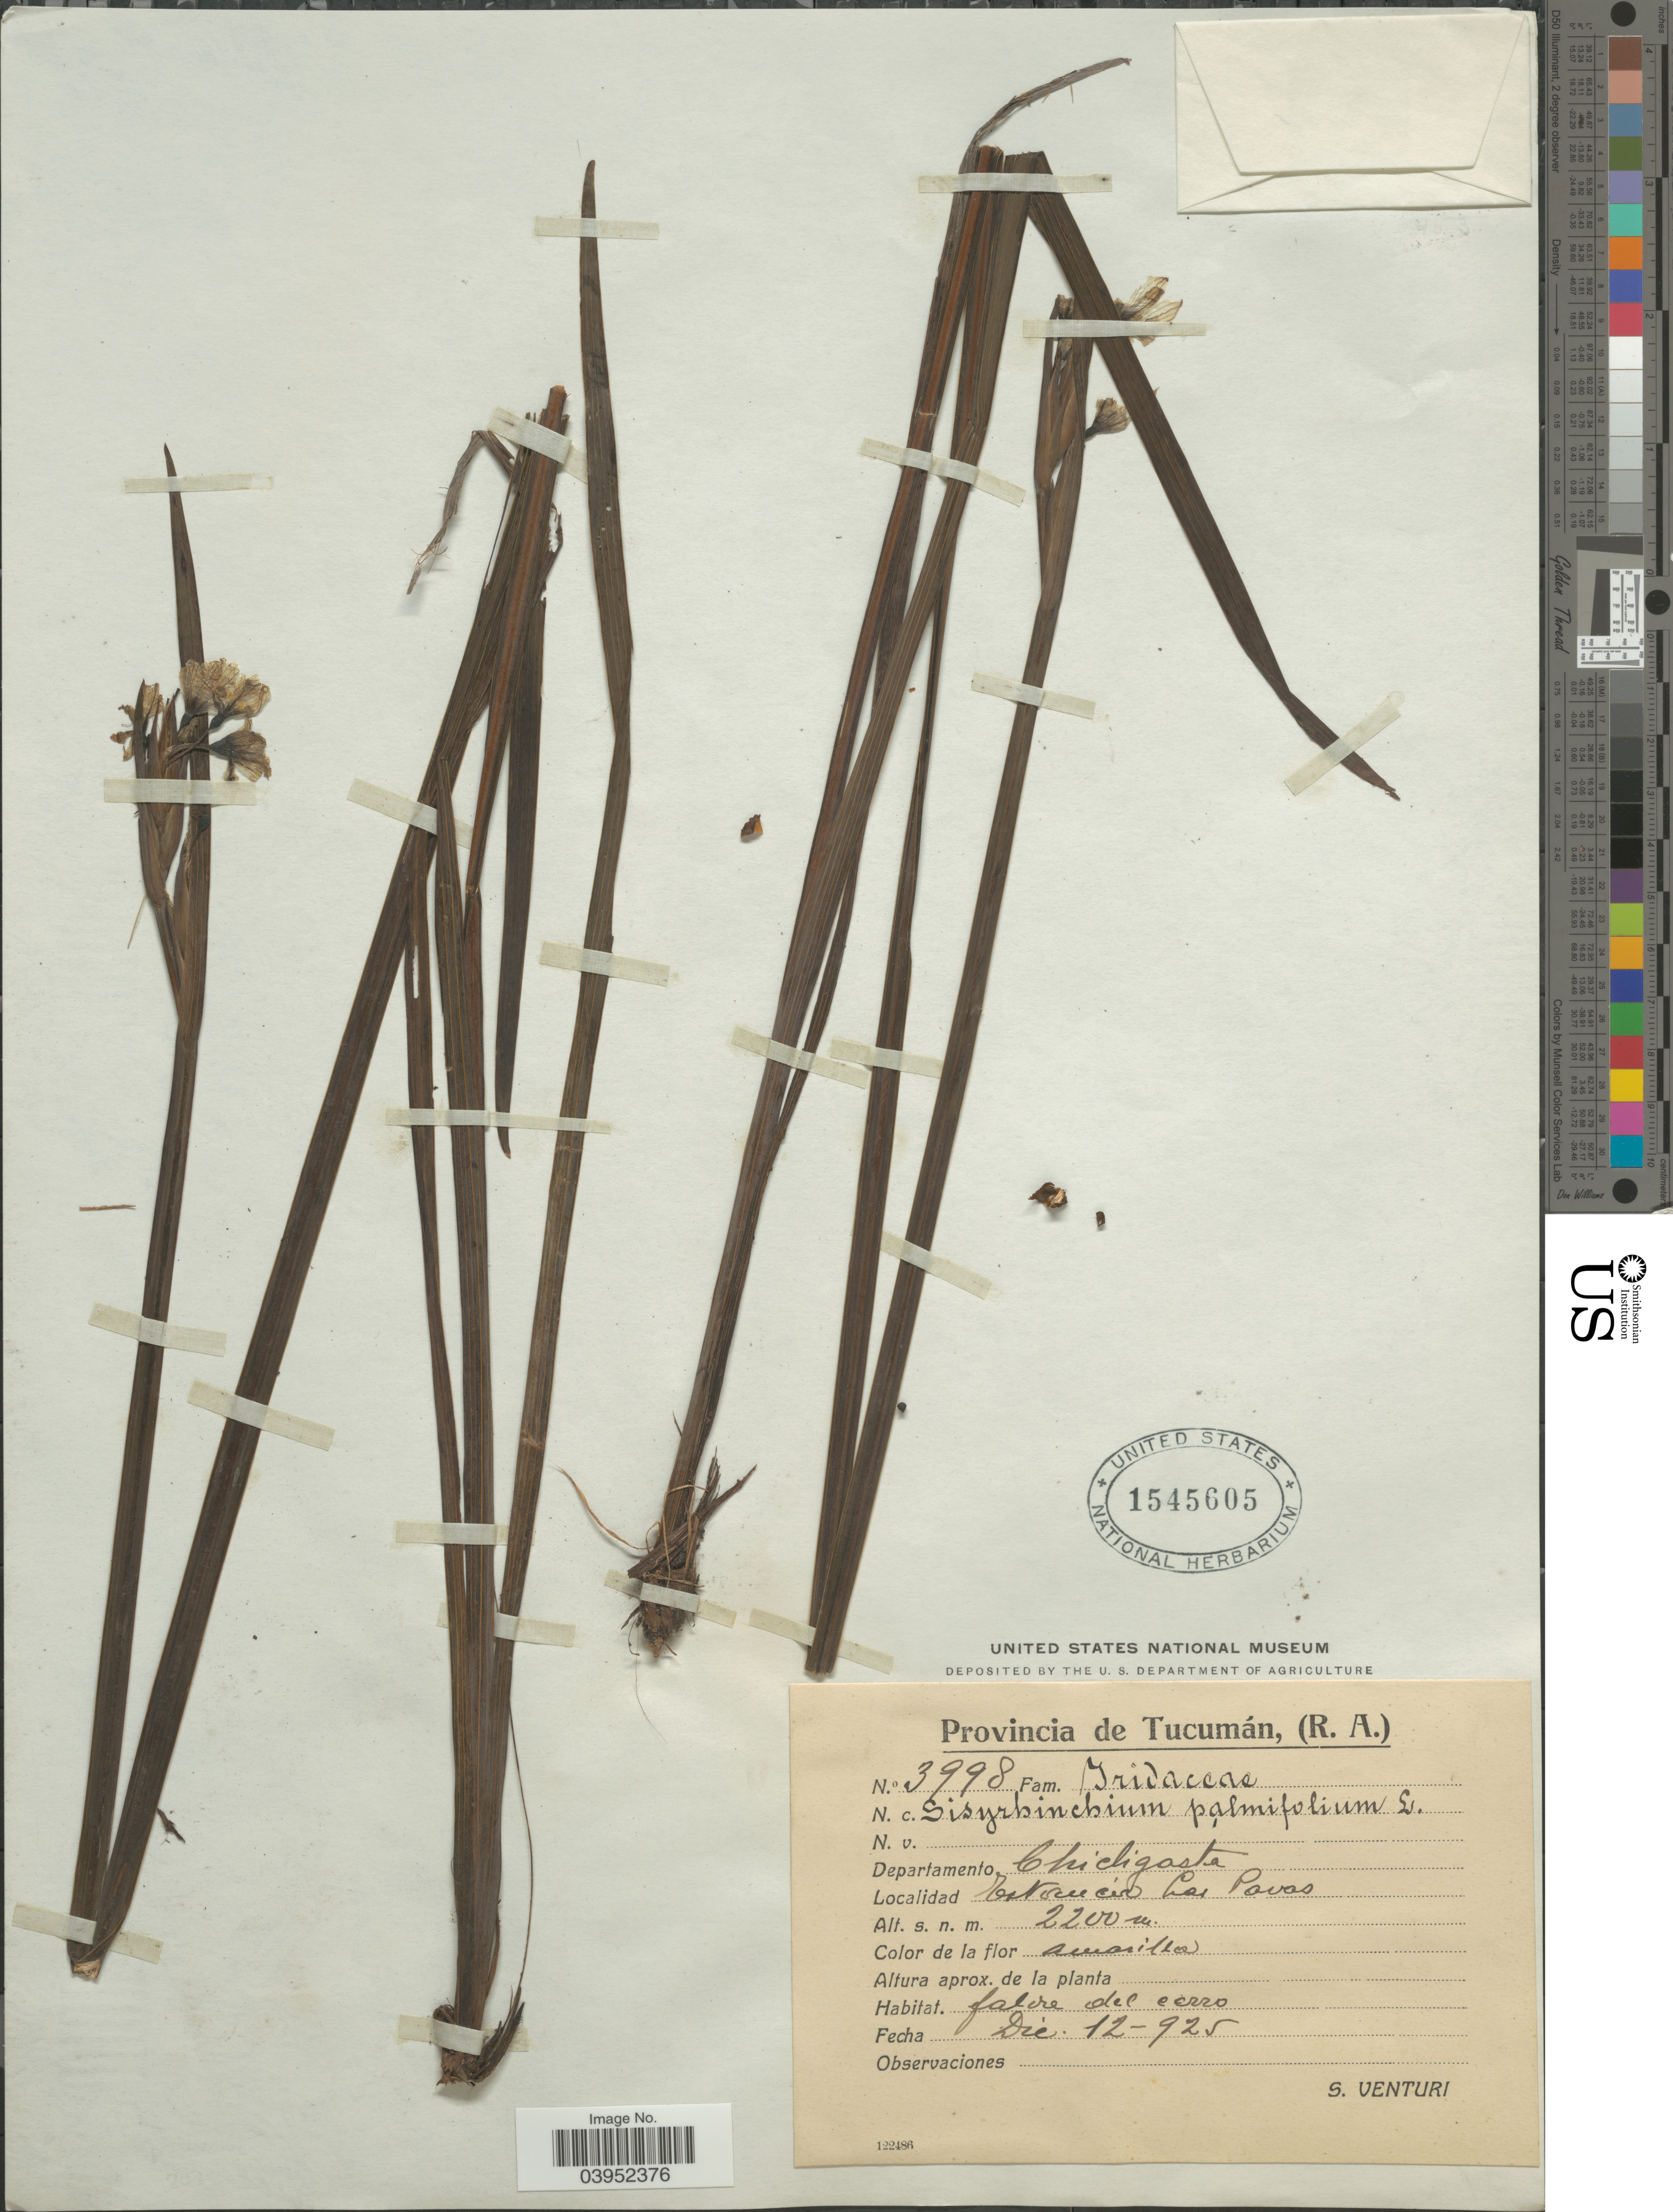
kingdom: Plantae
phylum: Tracheophyta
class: Liliopsida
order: Asparagales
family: Iridaceae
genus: Sisyrinchium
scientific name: Sisyrinchium palmifolium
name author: L.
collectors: S. Venturi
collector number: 3998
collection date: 1925-12-12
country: Argentina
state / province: Tucuman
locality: Departamento Chicligasta. Estancia Las Pavas.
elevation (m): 2200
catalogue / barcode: US 1545605